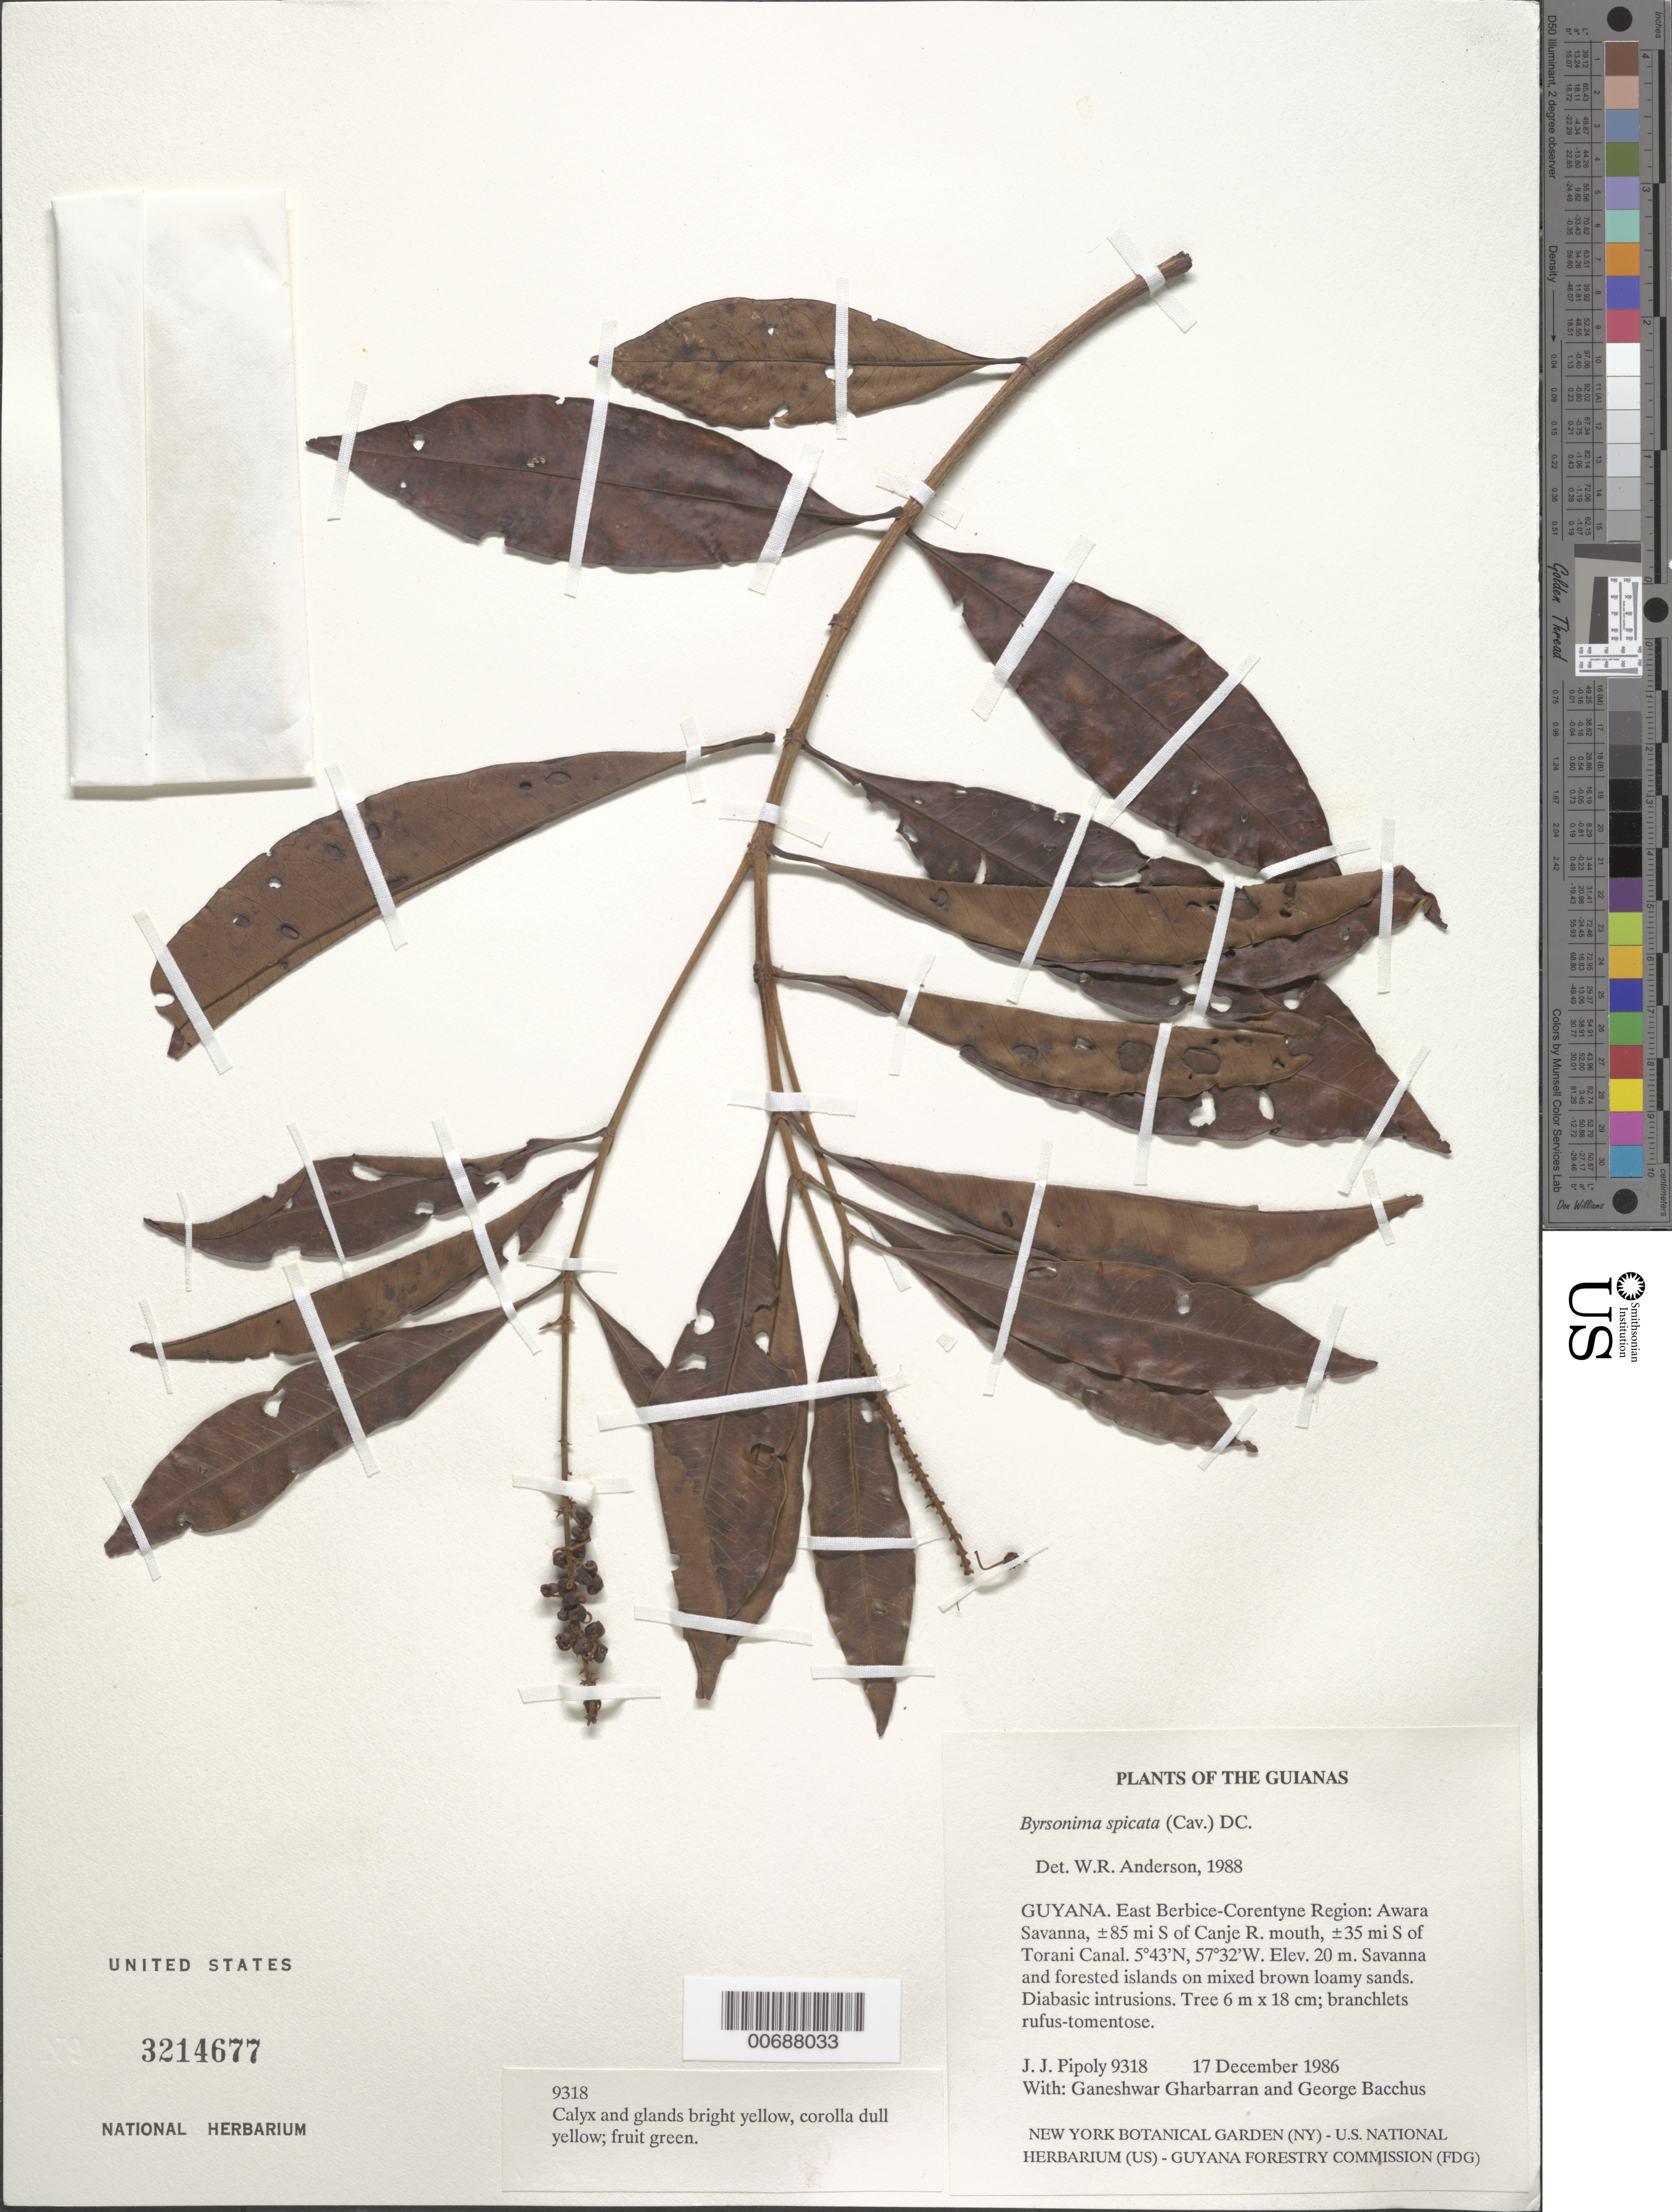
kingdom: Plantae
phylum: Tracheophyta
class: Magnoliopsida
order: Malpighiales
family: Malpighiaceae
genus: Byrsonima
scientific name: Byrsonima spicata (Cav.) DC.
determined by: Anderson, W. R., (MICH), University of Michigan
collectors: J. J. Pipoly, G. Gharbarran & G. Bacchus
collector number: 9318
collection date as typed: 17 December 1986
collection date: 1986-12-17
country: Guyana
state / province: E. Berbice-Corentyne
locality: Awara Savanna, ±85 mi S of Canje R. mouth, ±35 mi S of Torani Canal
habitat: Savanna and forested islands on mixed brown loamy sands. Diabasic intrusions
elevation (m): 20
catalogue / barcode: US 3214677